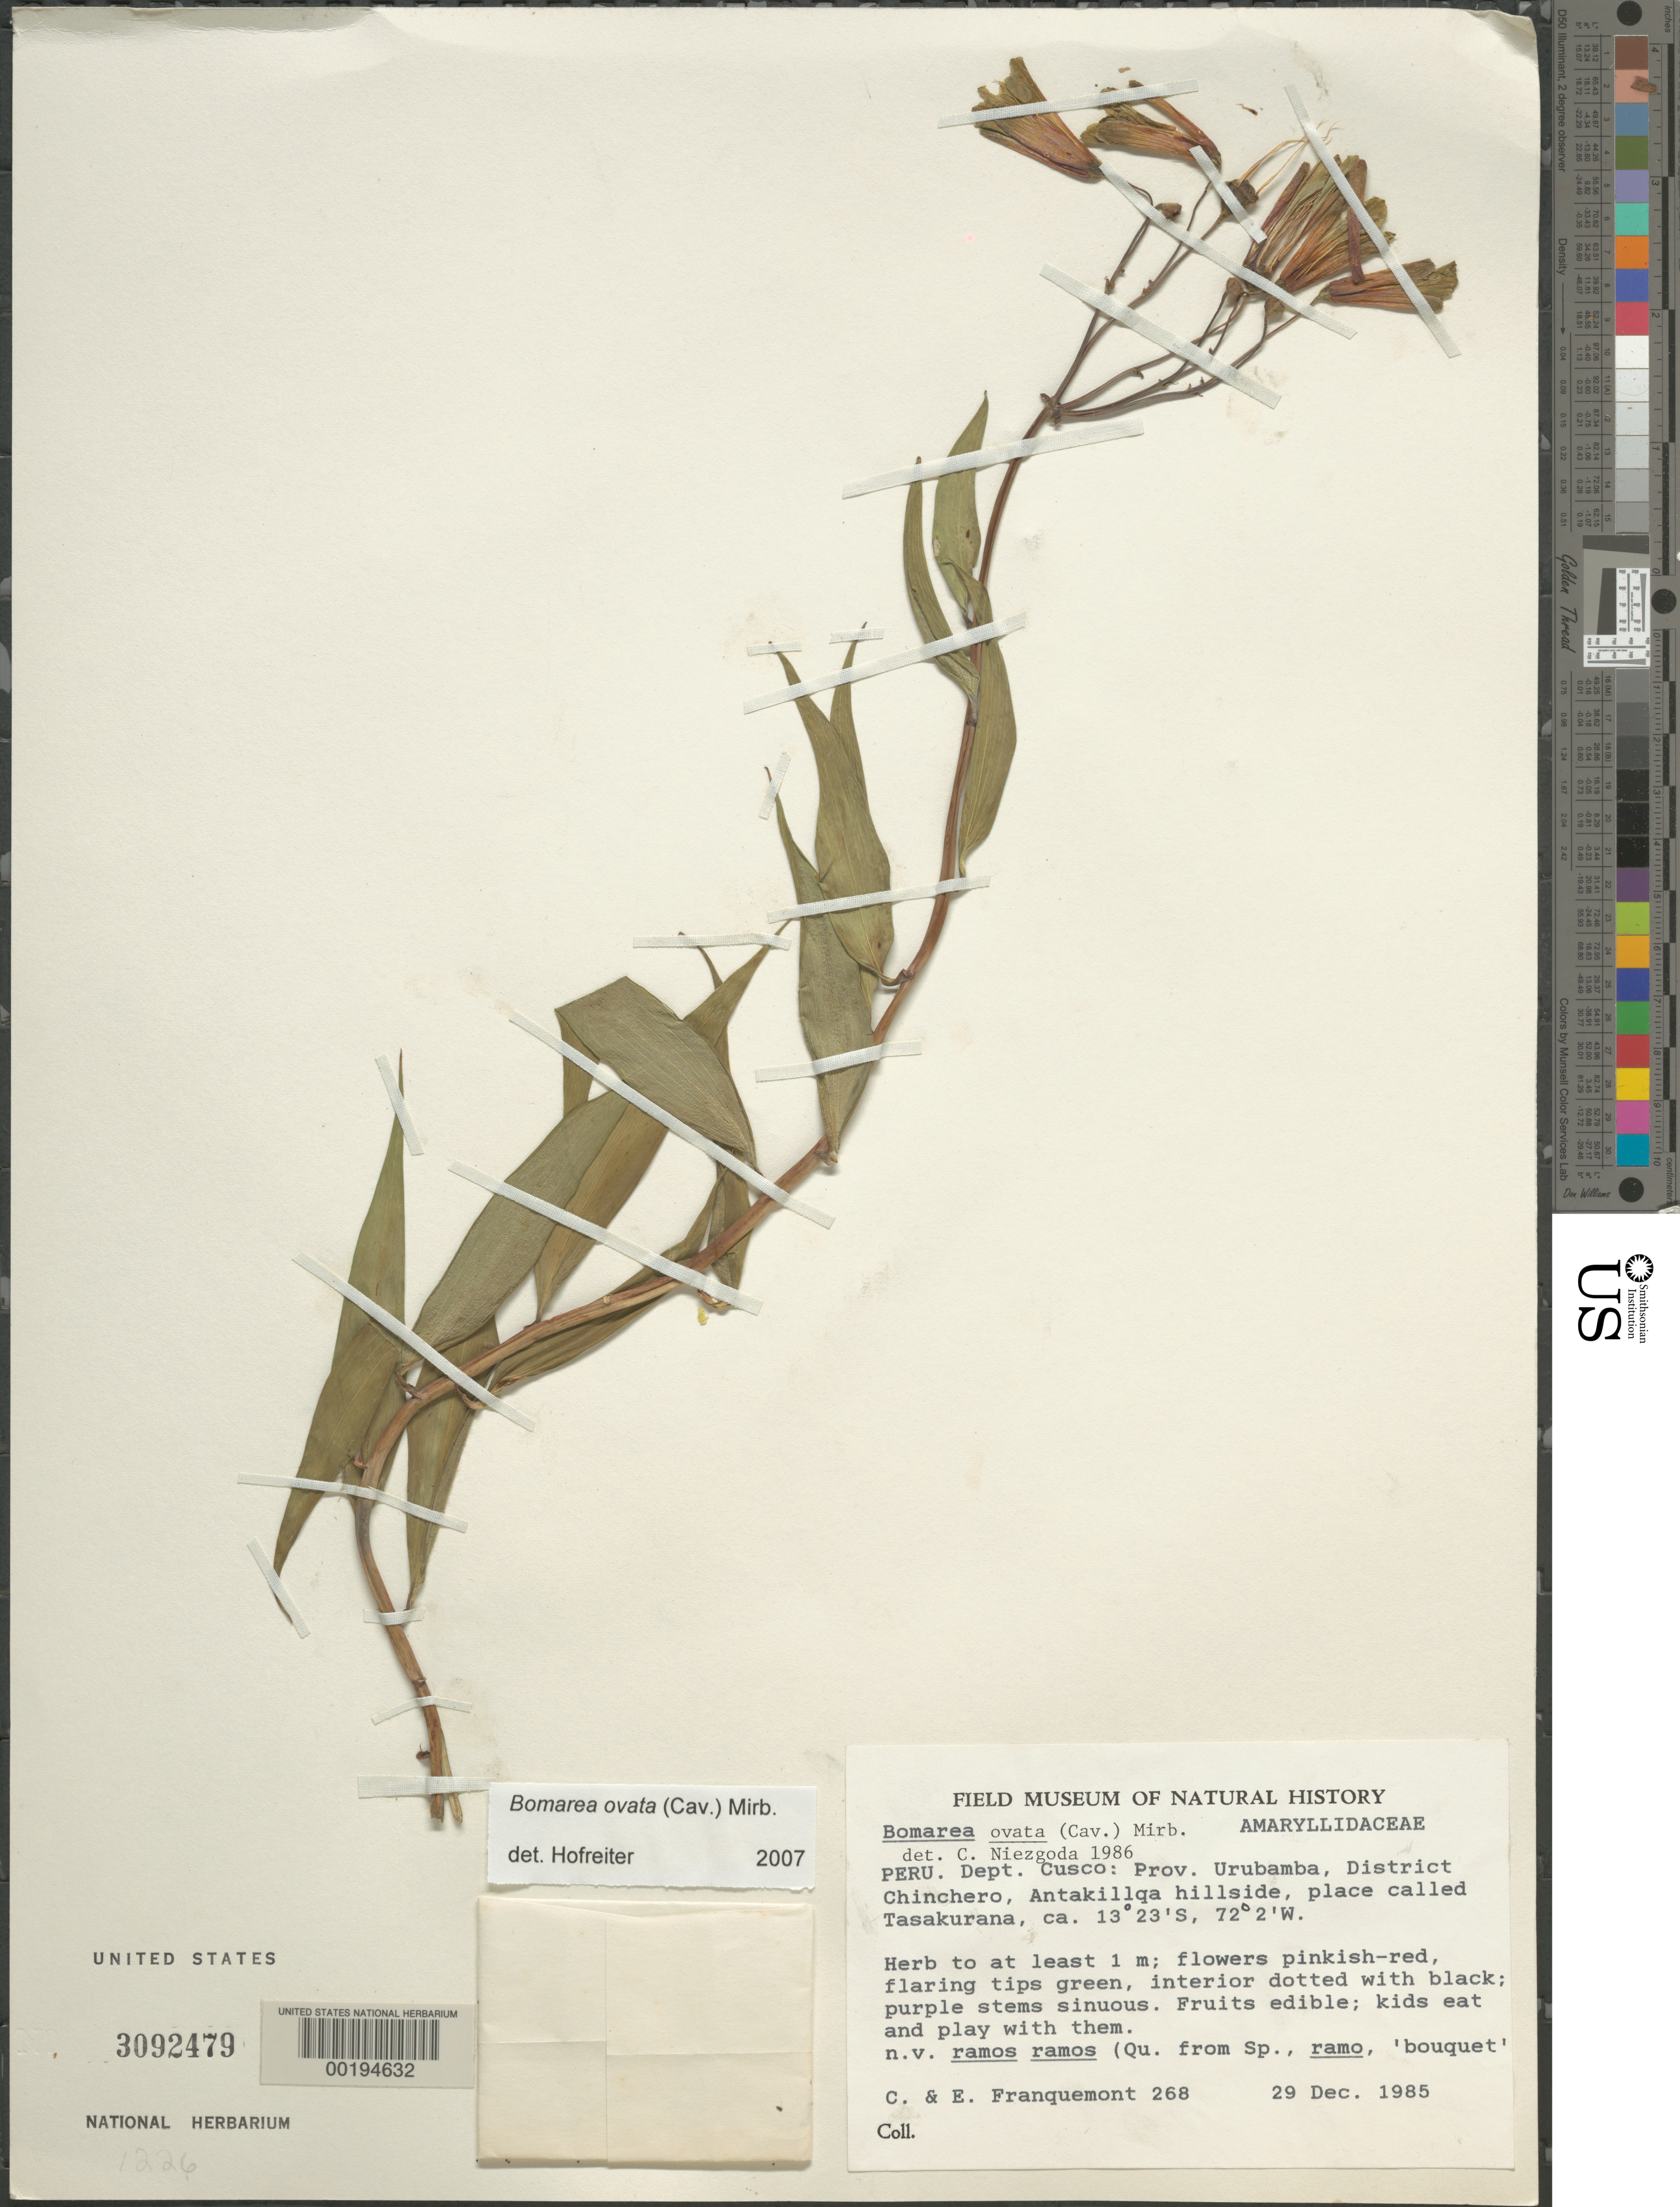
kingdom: Plantae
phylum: Tracheophyta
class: Liliopsida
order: Liliales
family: Alstroemeriaceae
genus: Bomarea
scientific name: Bomarea ovata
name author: (Cav.) Mirb.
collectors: C. Franquemont & E. Franquemont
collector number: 268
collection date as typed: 29 Dec 1985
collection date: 1985-12-29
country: Peru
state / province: Cusco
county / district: Urubamba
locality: Dist. Chinchero, Antakillqa hillside, place called Tasakurana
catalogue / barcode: US 3092479